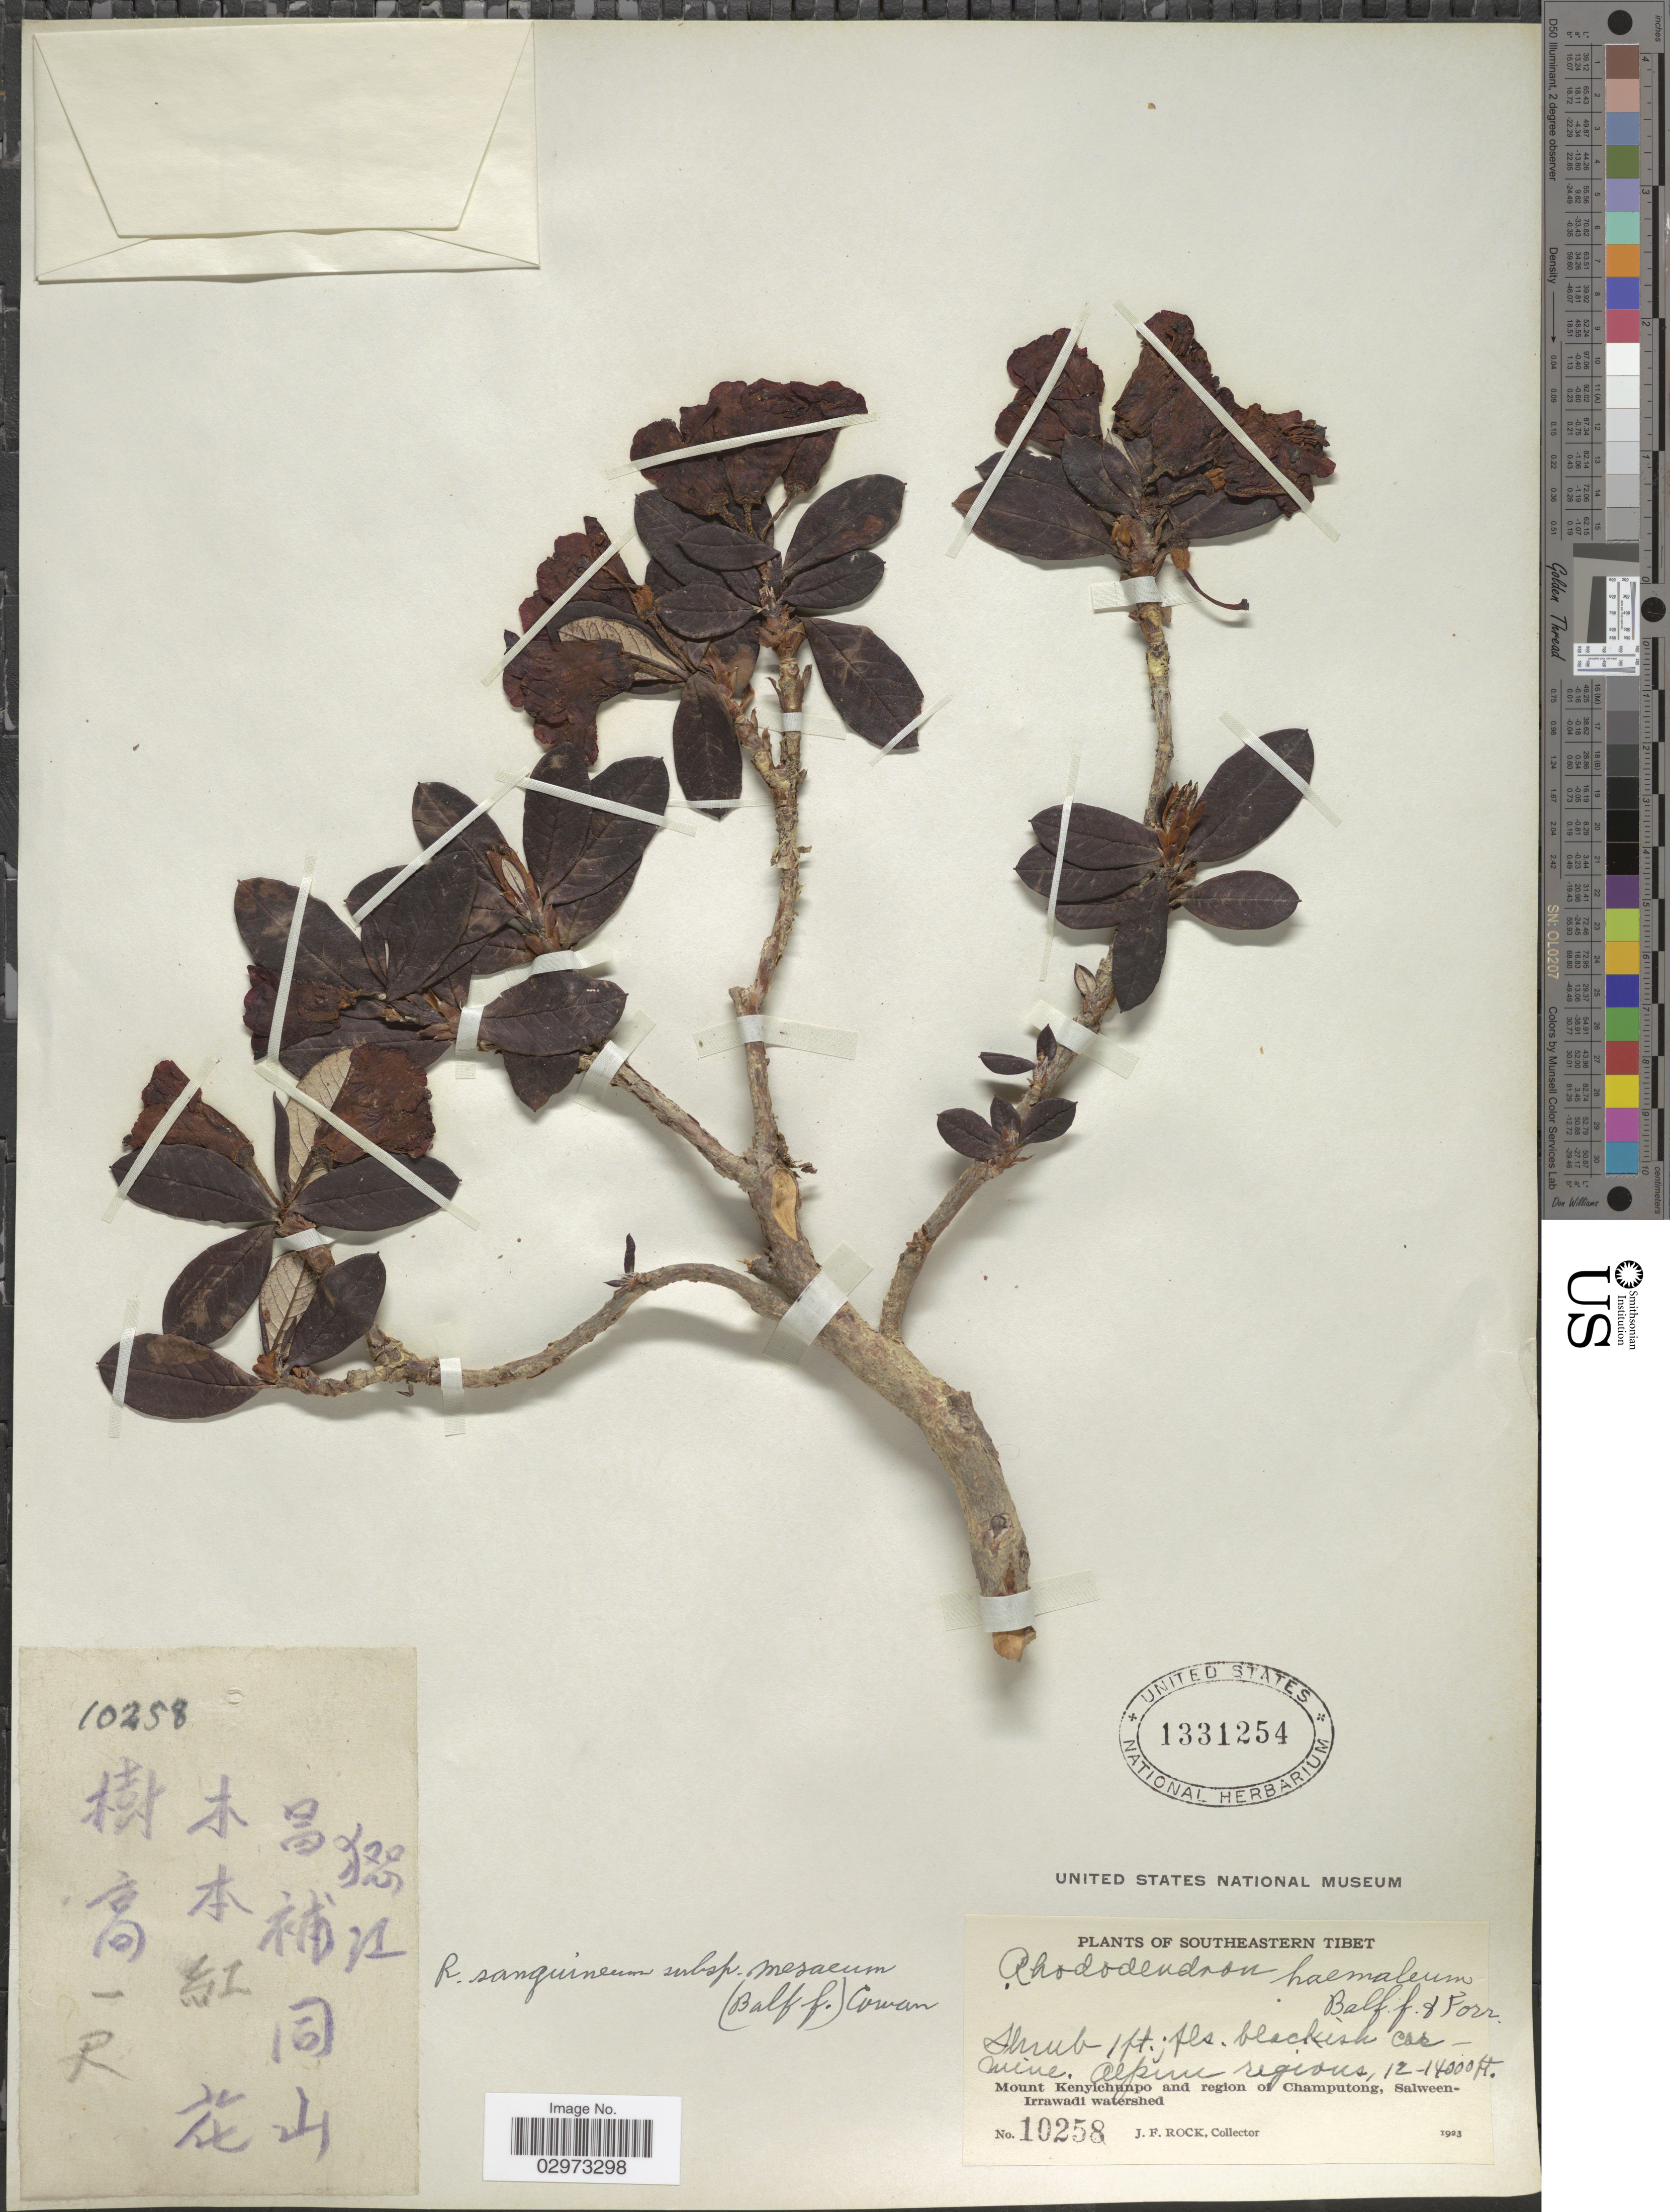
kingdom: Plantae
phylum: Tracheophyta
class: Magnoliopsida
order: Ericales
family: Ericaceae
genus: Rhododendron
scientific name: Rhododendron sanguineum subsp. mesaeum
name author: Balf. f. ex Cowan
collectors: J. Rock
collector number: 10258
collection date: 1923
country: China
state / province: Xizang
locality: Southeastern Tibet. Alpine regions. Mount Kenyichunpo and region Champutong, Salween-Irrawadi watershed.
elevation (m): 3658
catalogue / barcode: US 1331254